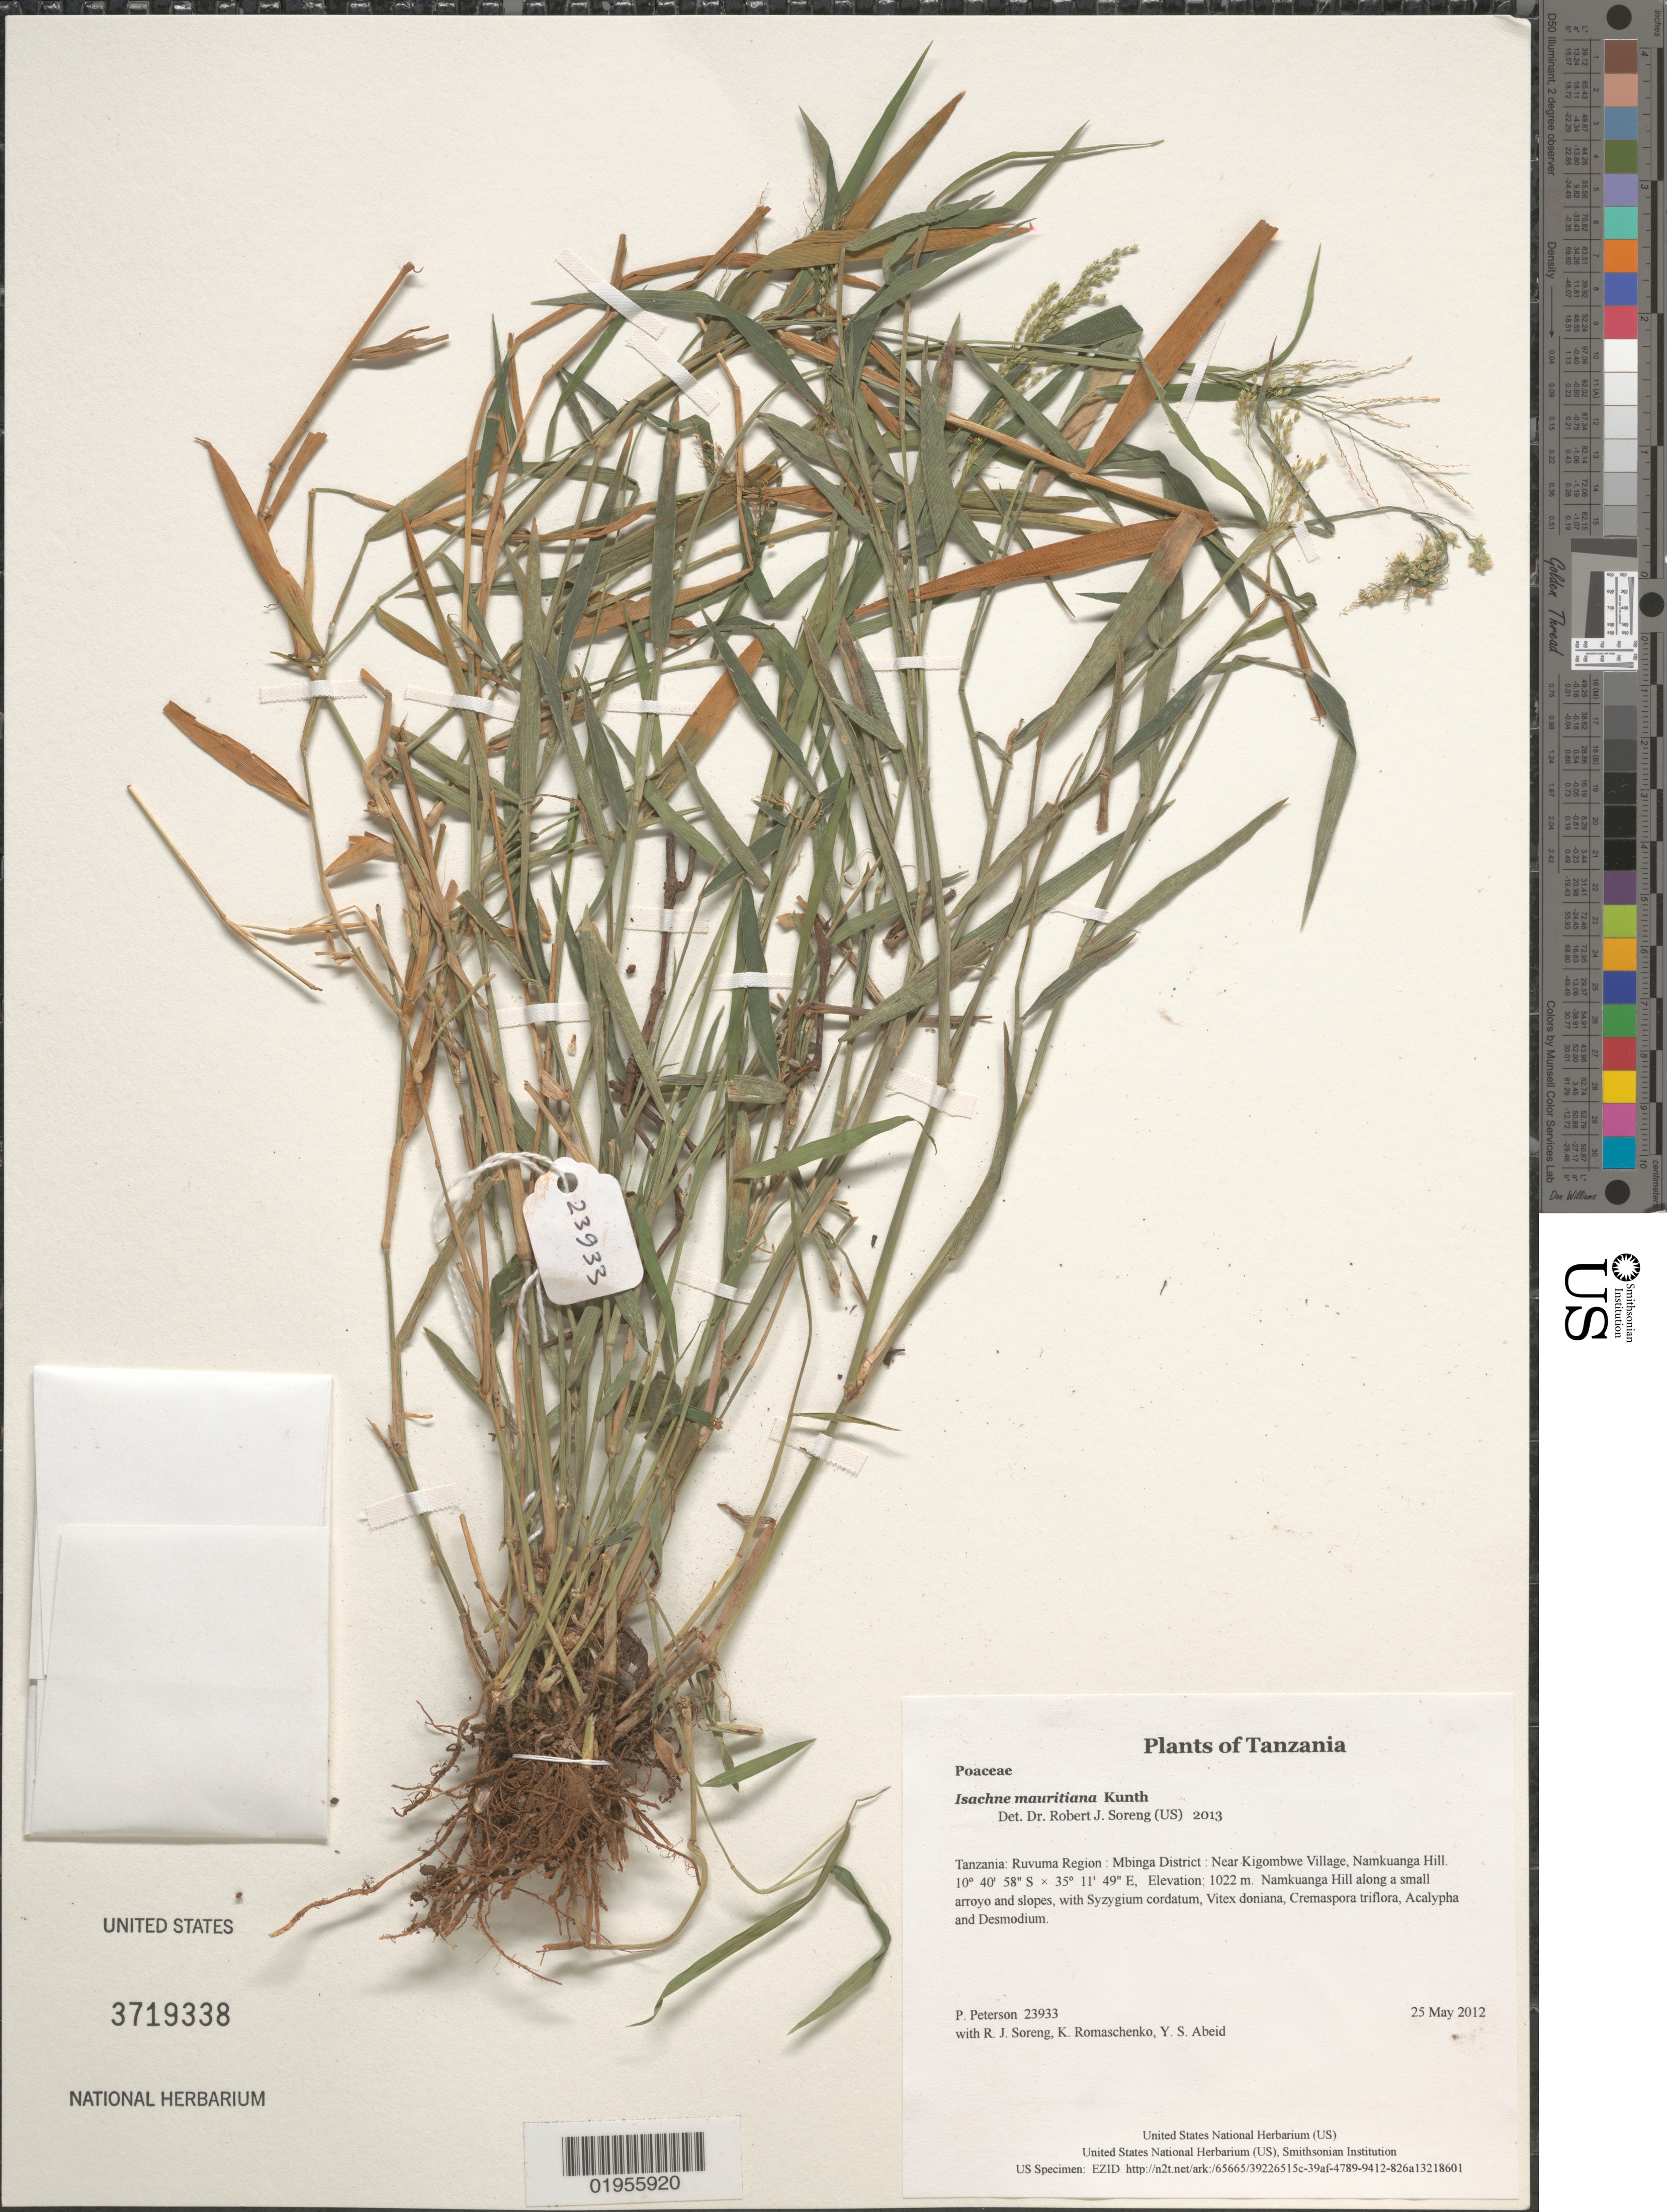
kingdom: Plantae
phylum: Tracheophyta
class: Liliopsida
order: Poales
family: Poaceae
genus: Isachne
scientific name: Isachne mauritiana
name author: Kunth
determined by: Soreng, Robert J., Research Associate (BOT), Smithsonian Institution - National Museum of Natural History (UNITED STATES)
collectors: P. M. Peterson, R. J. Soreng, K. Romaschenko & Y. Abeid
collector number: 23933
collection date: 2012-05-25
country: Tanzania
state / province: Ruvuma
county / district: Mbinga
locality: Near Kigombwe Village, Namkuanga Hill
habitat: Namkuanga Hill along a small arroyo and slopes, with Syzygium cordatum, Vitex doniana, Cremaspora triflora, Acalypha and Desmodium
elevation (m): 1022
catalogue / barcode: US 3719338